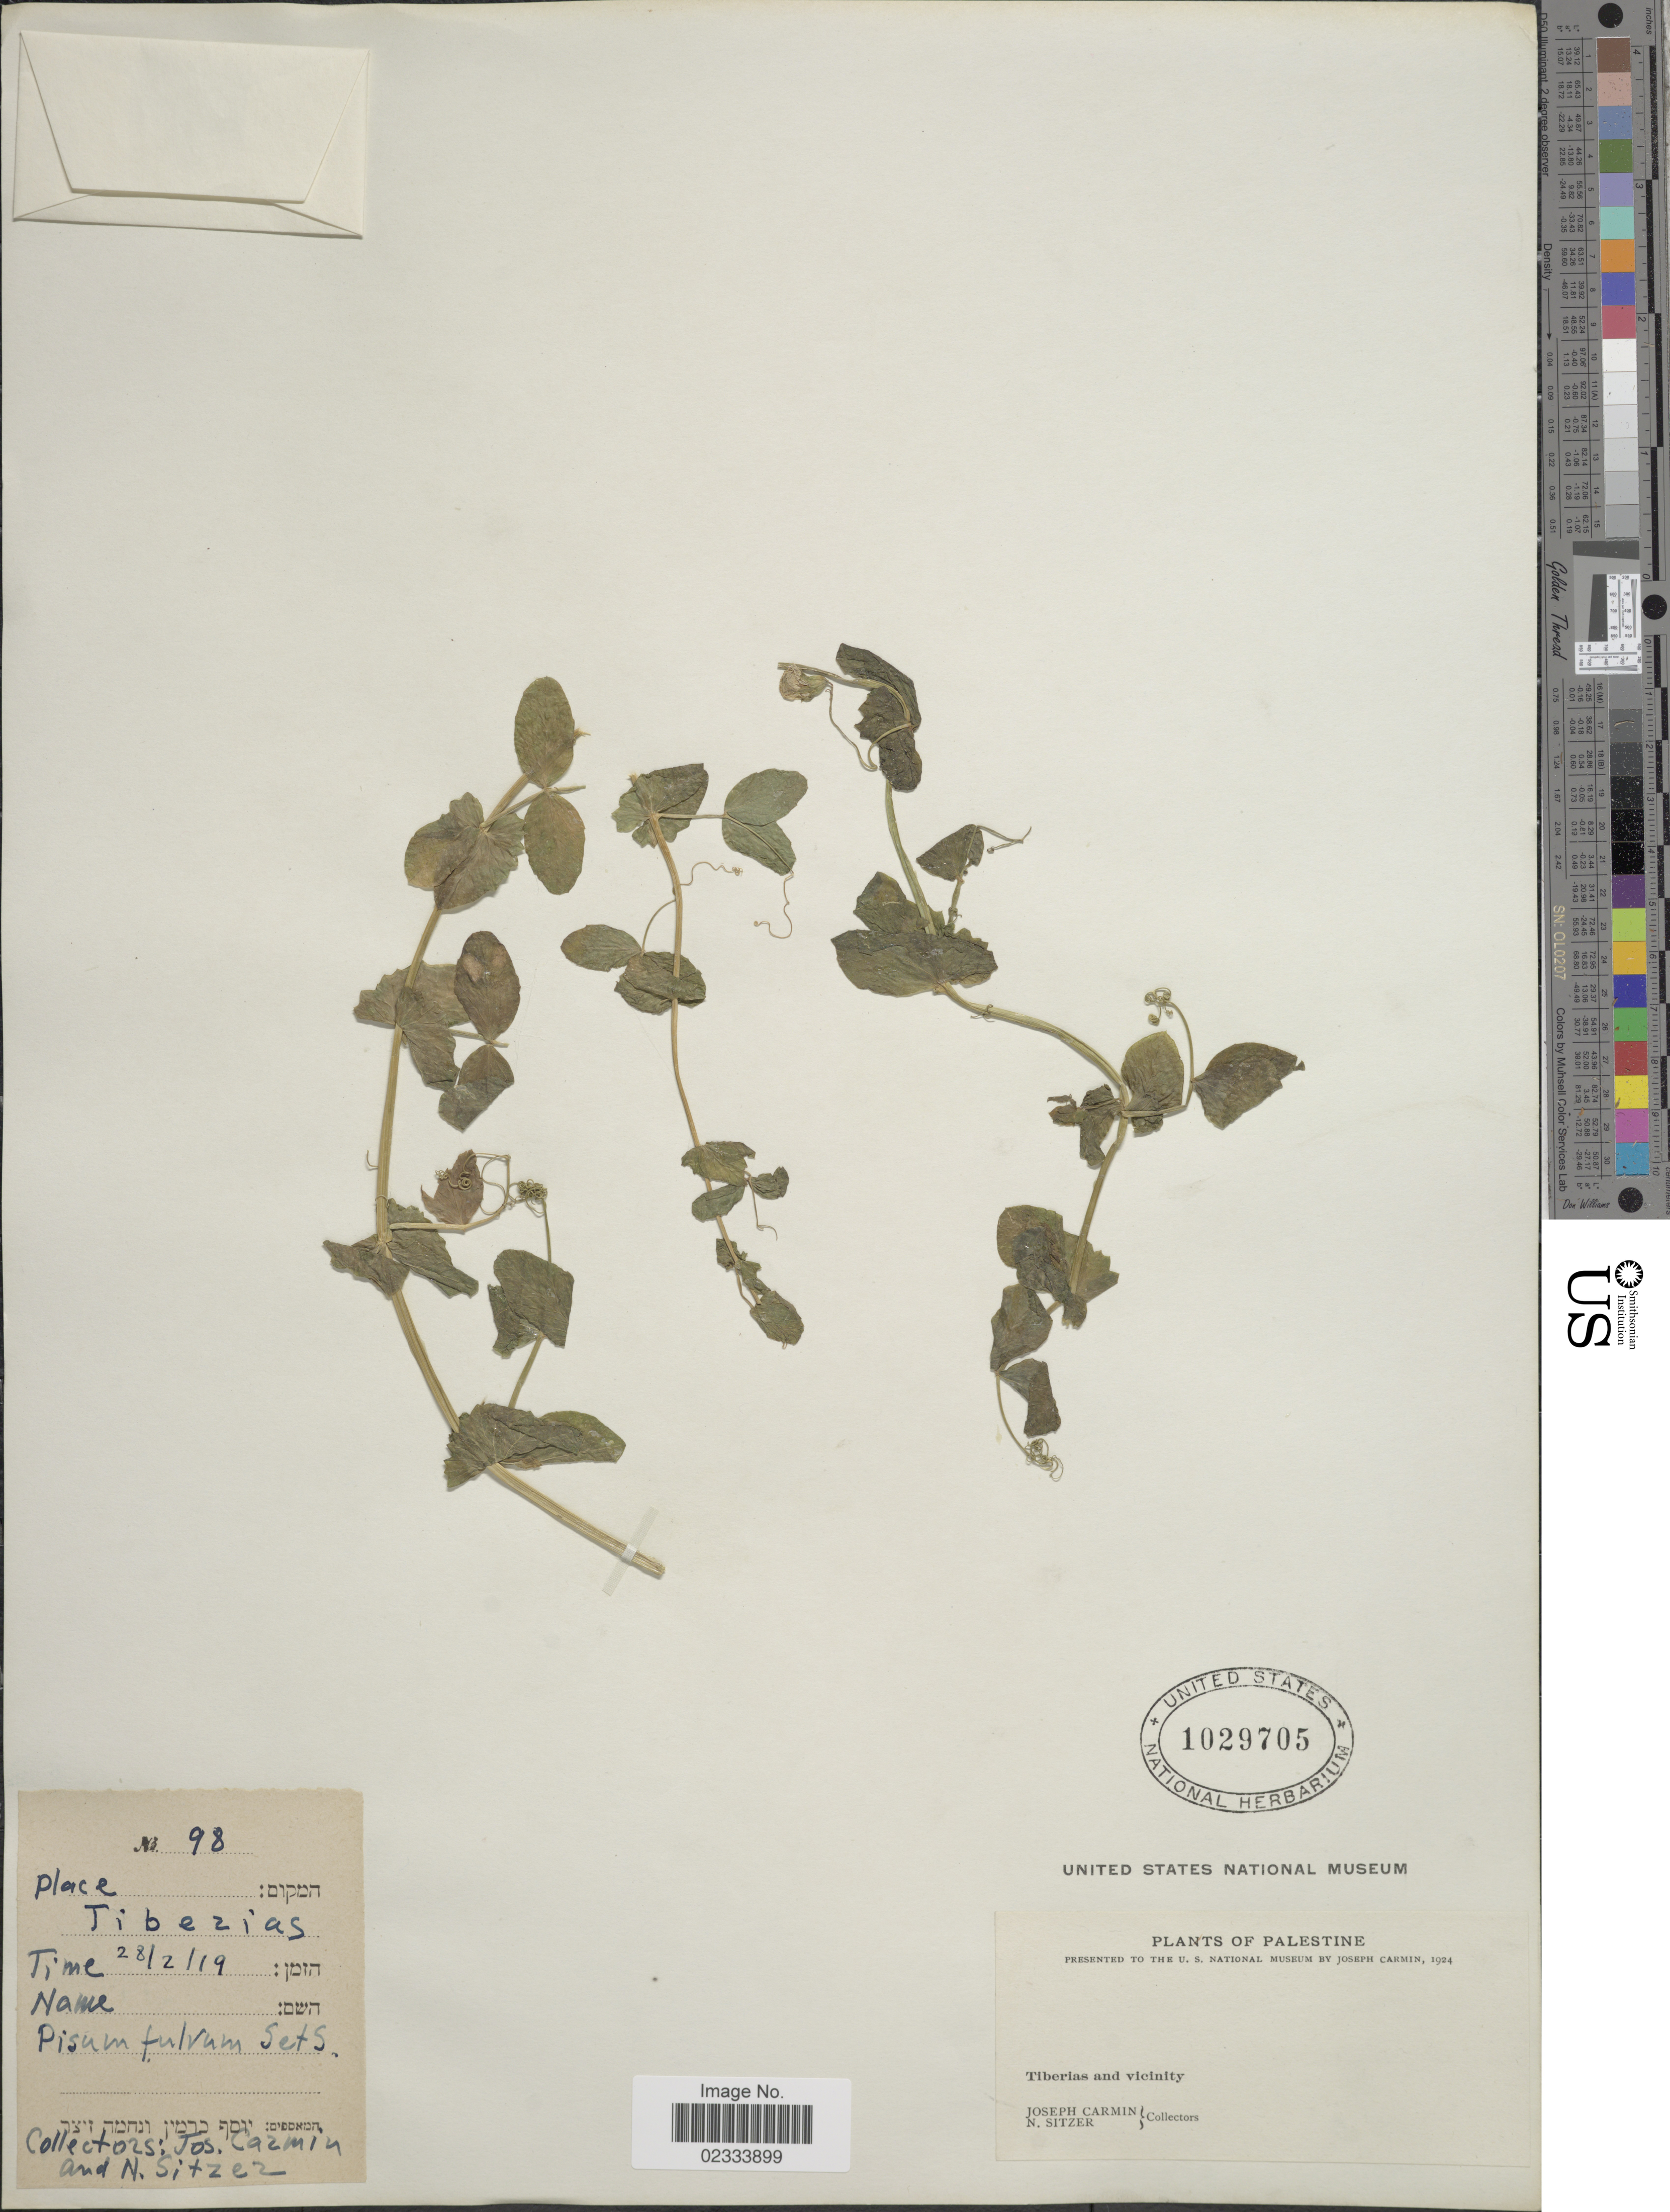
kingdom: Plantae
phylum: Tracheophyta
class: Magnoliopsida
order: Fabales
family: Fabaceae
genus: Pisum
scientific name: Pisum fulvum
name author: Sibth. & Sm.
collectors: J. Carmin & N. Sitzer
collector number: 98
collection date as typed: Transcribed d/m/y: 28/2/19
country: Israel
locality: Palestine, Tiberias and vicinity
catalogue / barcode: US 1029705